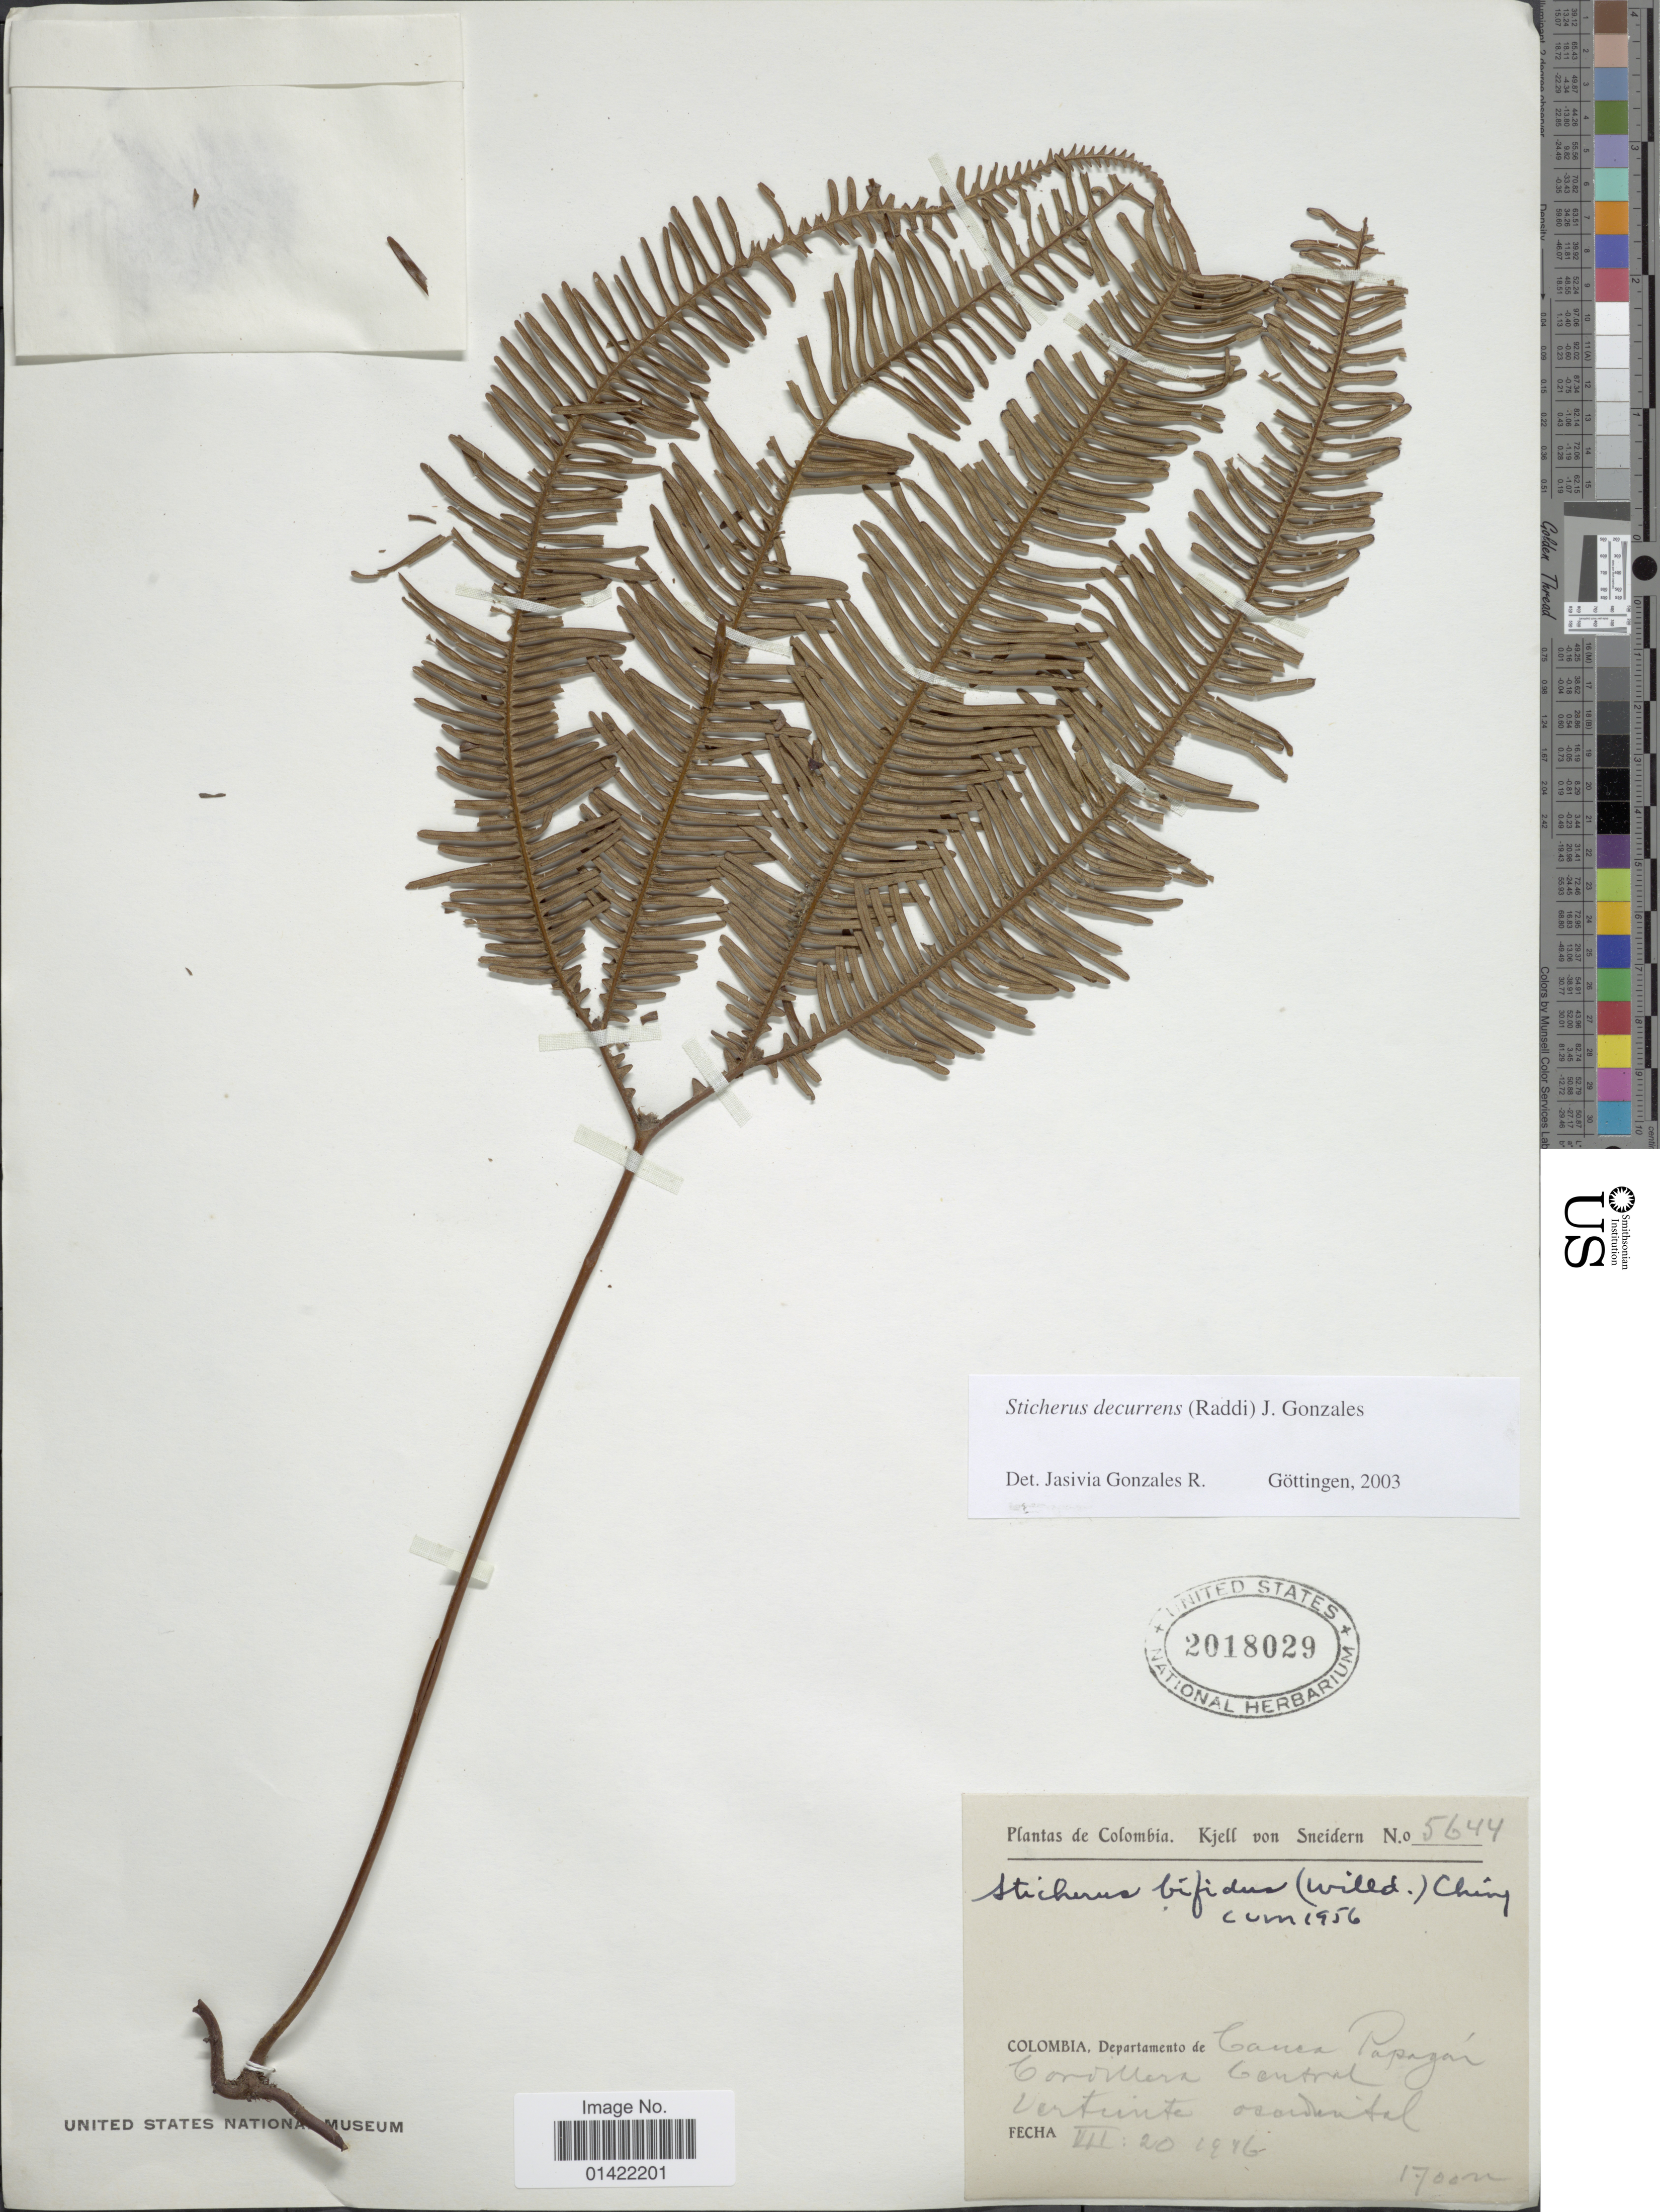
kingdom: Plantae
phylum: Tracheophyta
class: Polypodiopsida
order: Gleicheniales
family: Gleicheniaceae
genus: Sticherus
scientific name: Sticherus decurrens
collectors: K. von Sneidern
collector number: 5644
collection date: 1946-07-20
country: Colombia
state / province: Cauca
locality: Popayan, Cordillera Central occidental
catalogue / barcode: US 208029